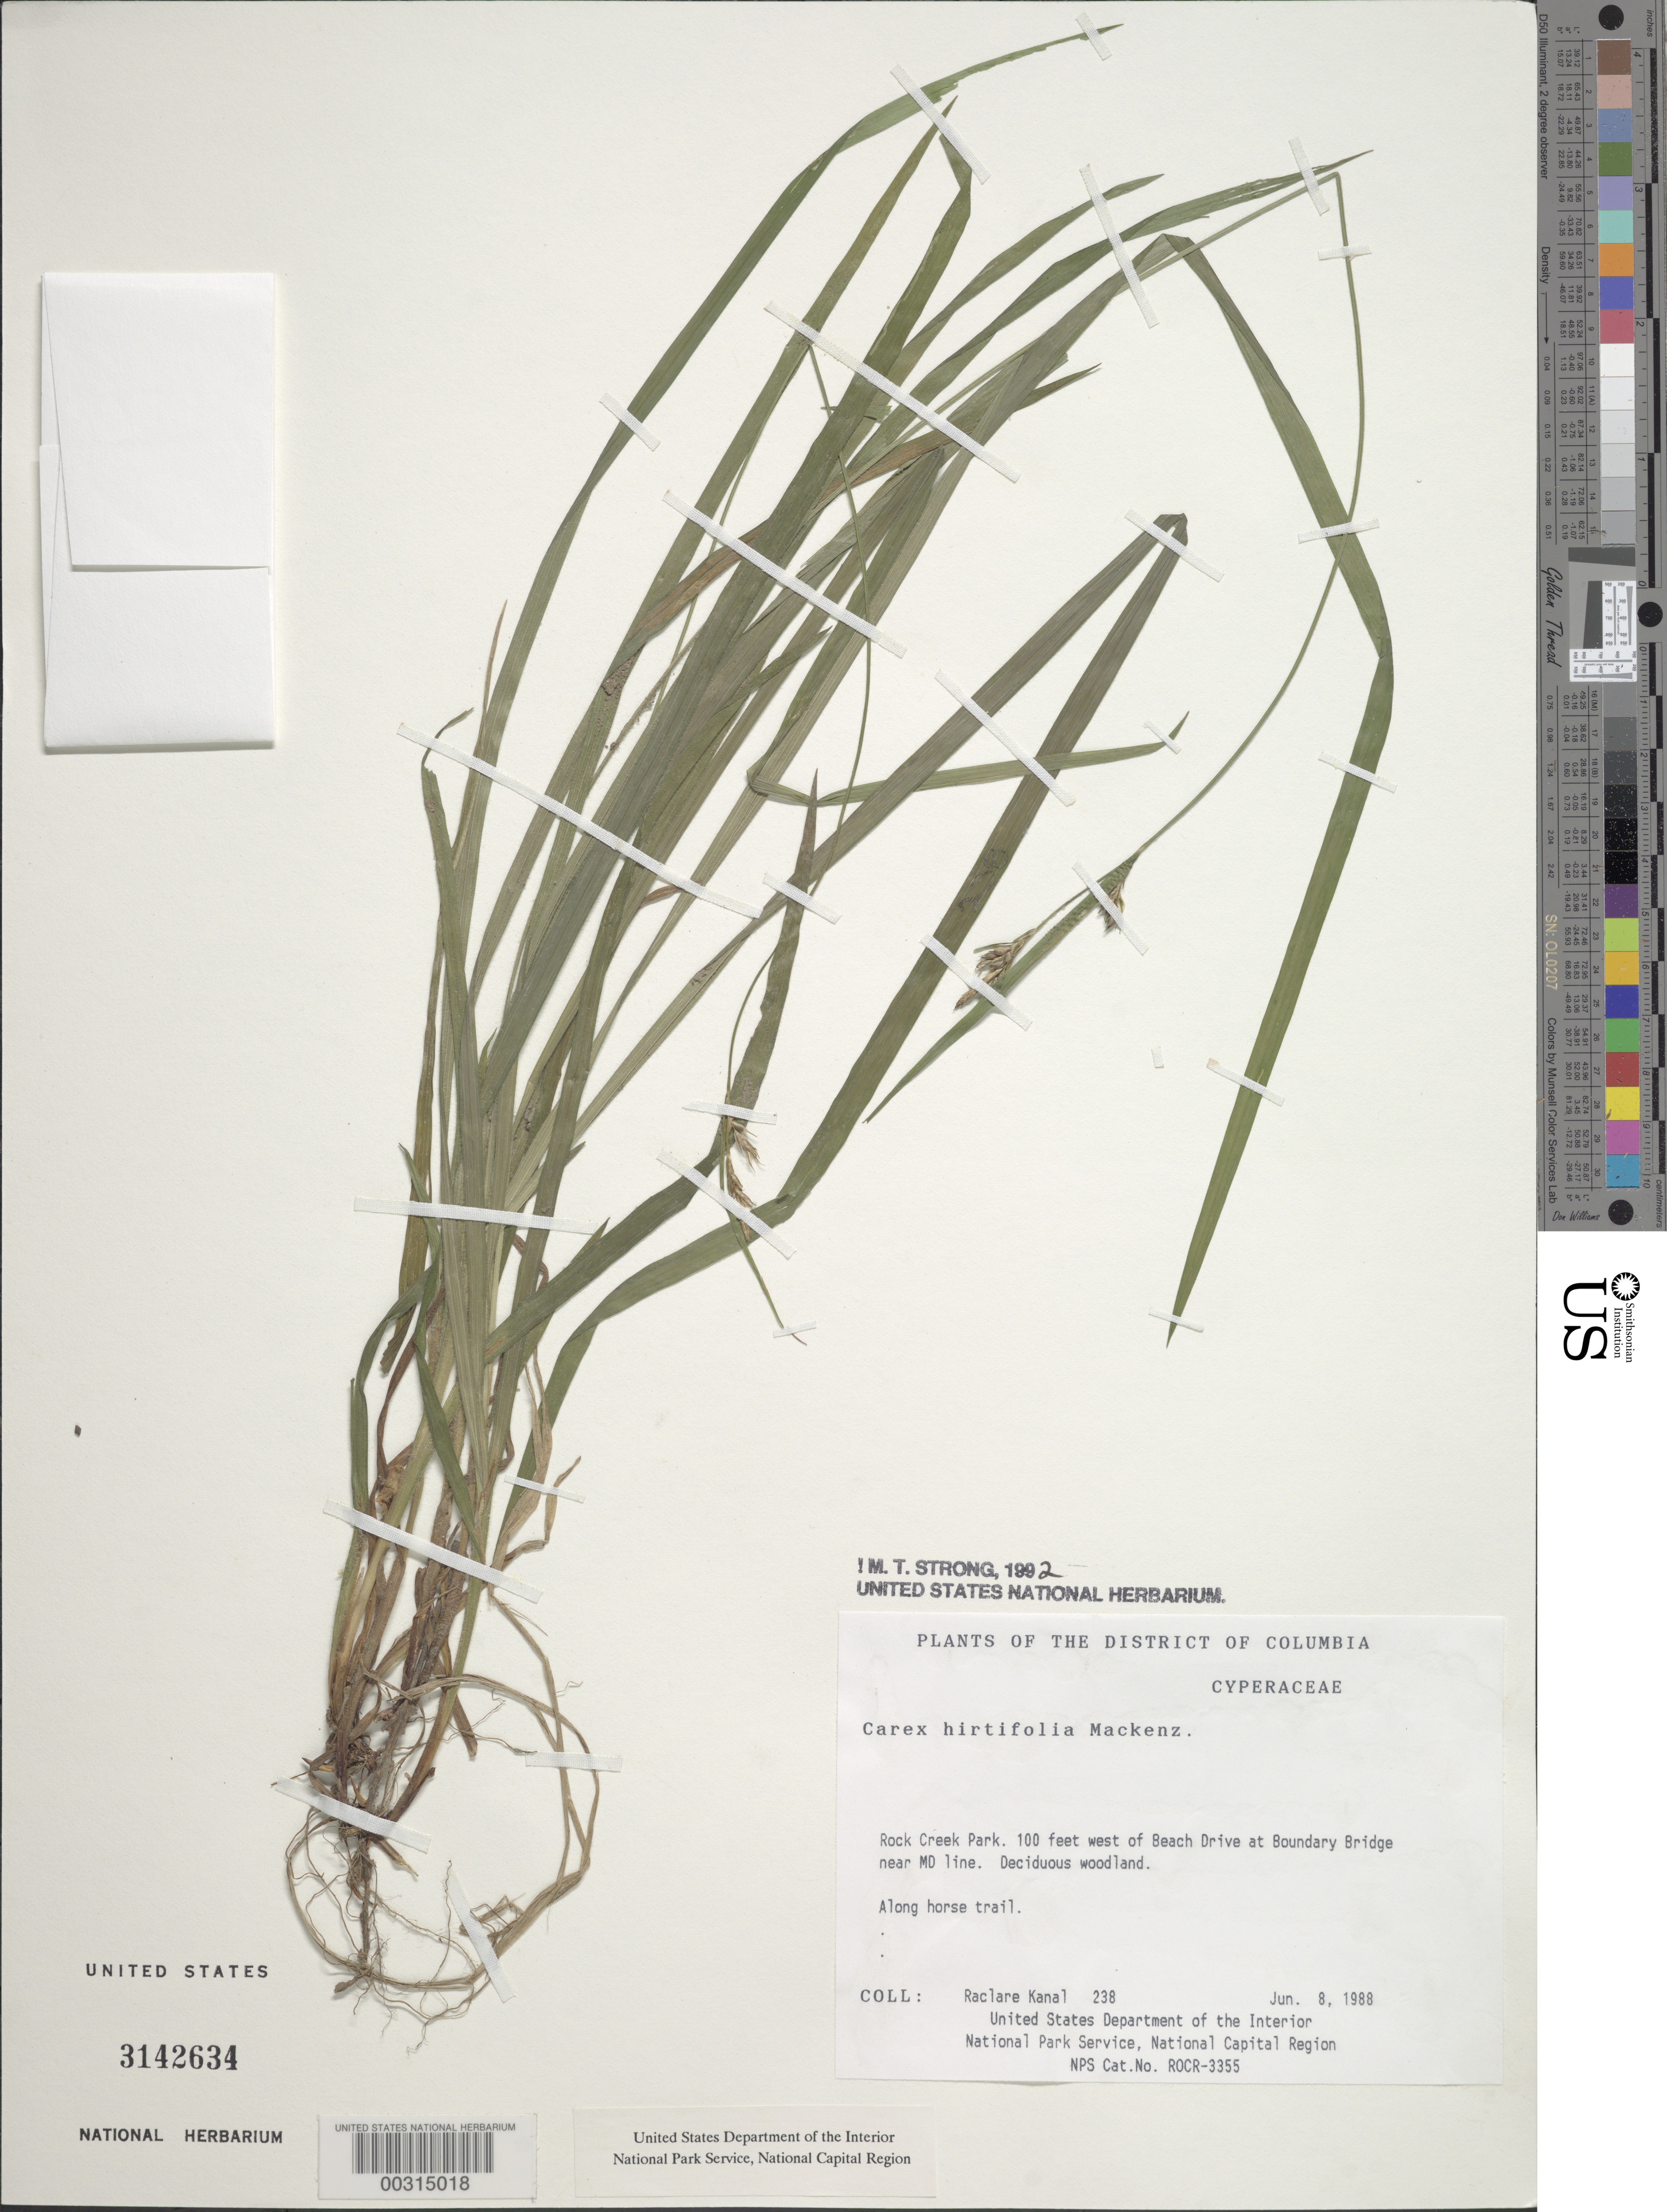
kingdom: Plantae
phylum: Tracheophyta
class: Liliopsida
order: Poales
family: Cyperaceae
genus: Carex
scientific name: Carex hirtifolia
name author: Mack.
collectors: R. Kanal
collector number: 238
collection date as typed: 08 Jun 1988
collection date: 1988-06-08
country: United States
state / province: District of Columbia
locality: Rock Creek Park, W of Beach Drive at Boundary Bridge near MD Line Rock Creek Park & vicinity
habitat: Deciduous woodland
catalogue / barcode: US 3142634